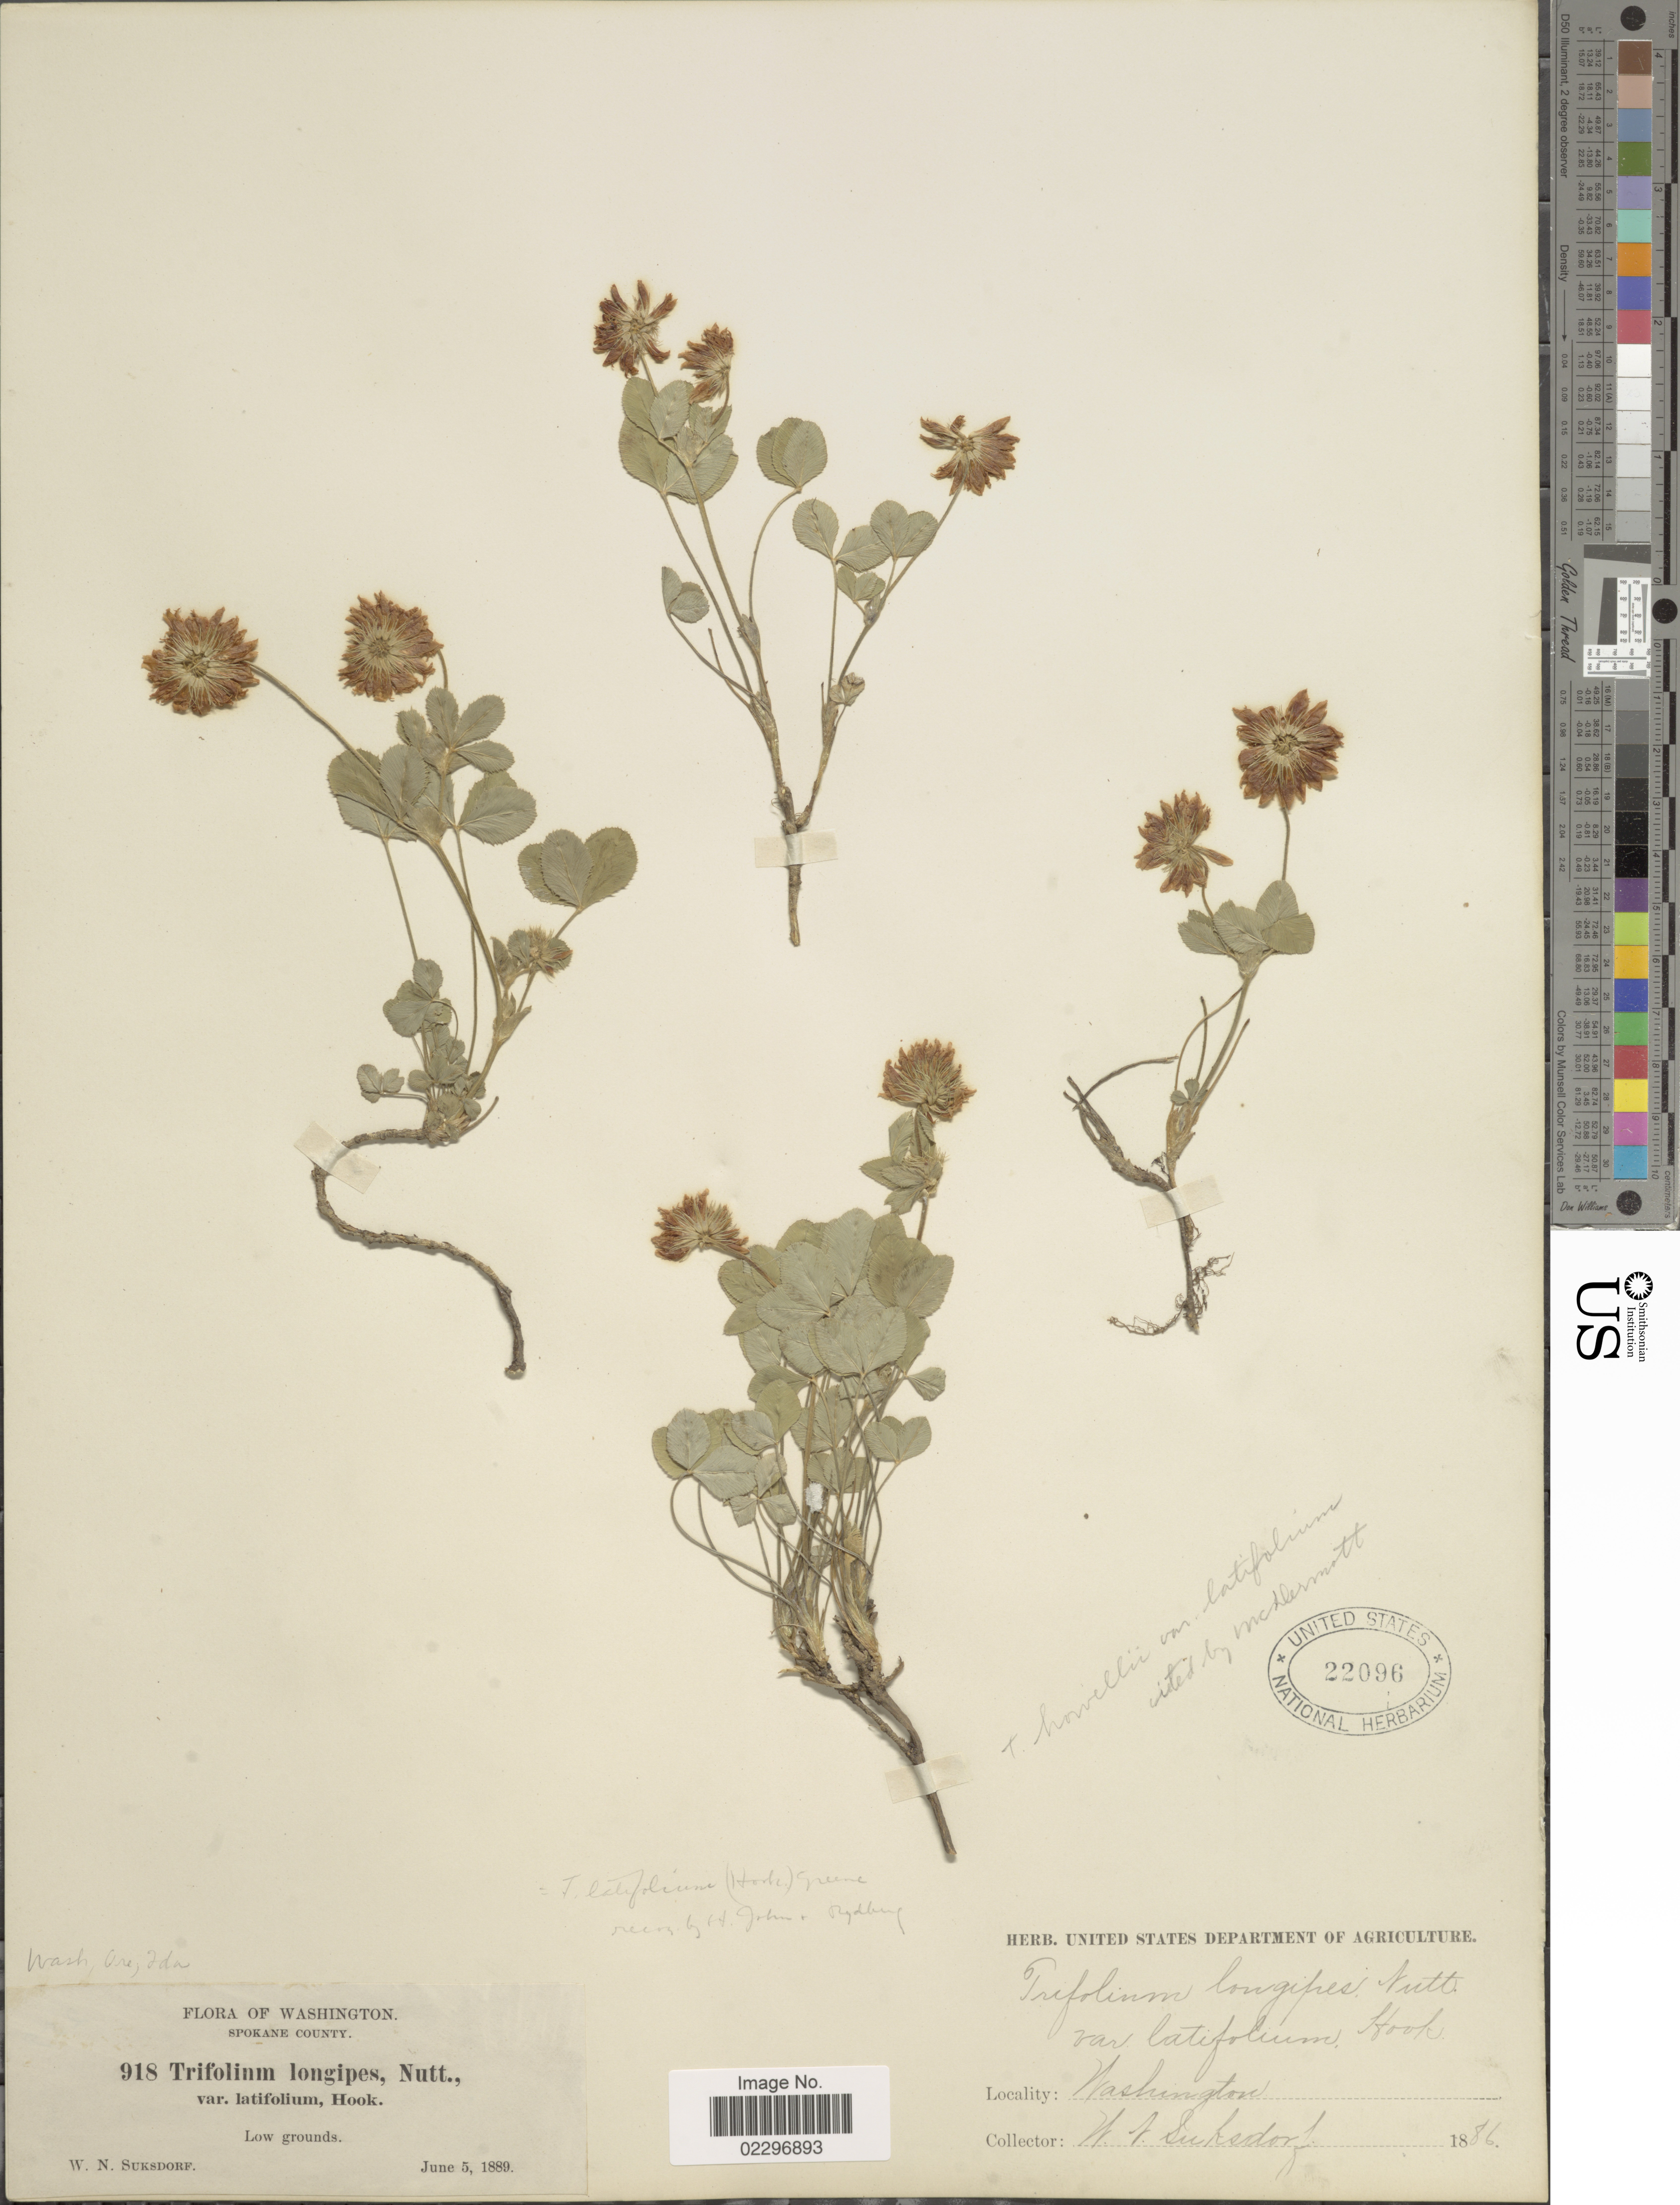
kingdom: Plantae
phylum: Tracheophyta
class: Magnoliopsida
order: Fabales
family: Fabaceae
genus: Trifolium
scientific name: Trifolium latifolium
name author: (Hook.) Greene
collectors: W. N. Suksdorf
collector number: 918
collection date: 1889-06-05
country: United States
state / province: Washington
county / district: Spokane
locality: Spokane County, Low grounds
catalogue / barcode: US 22096